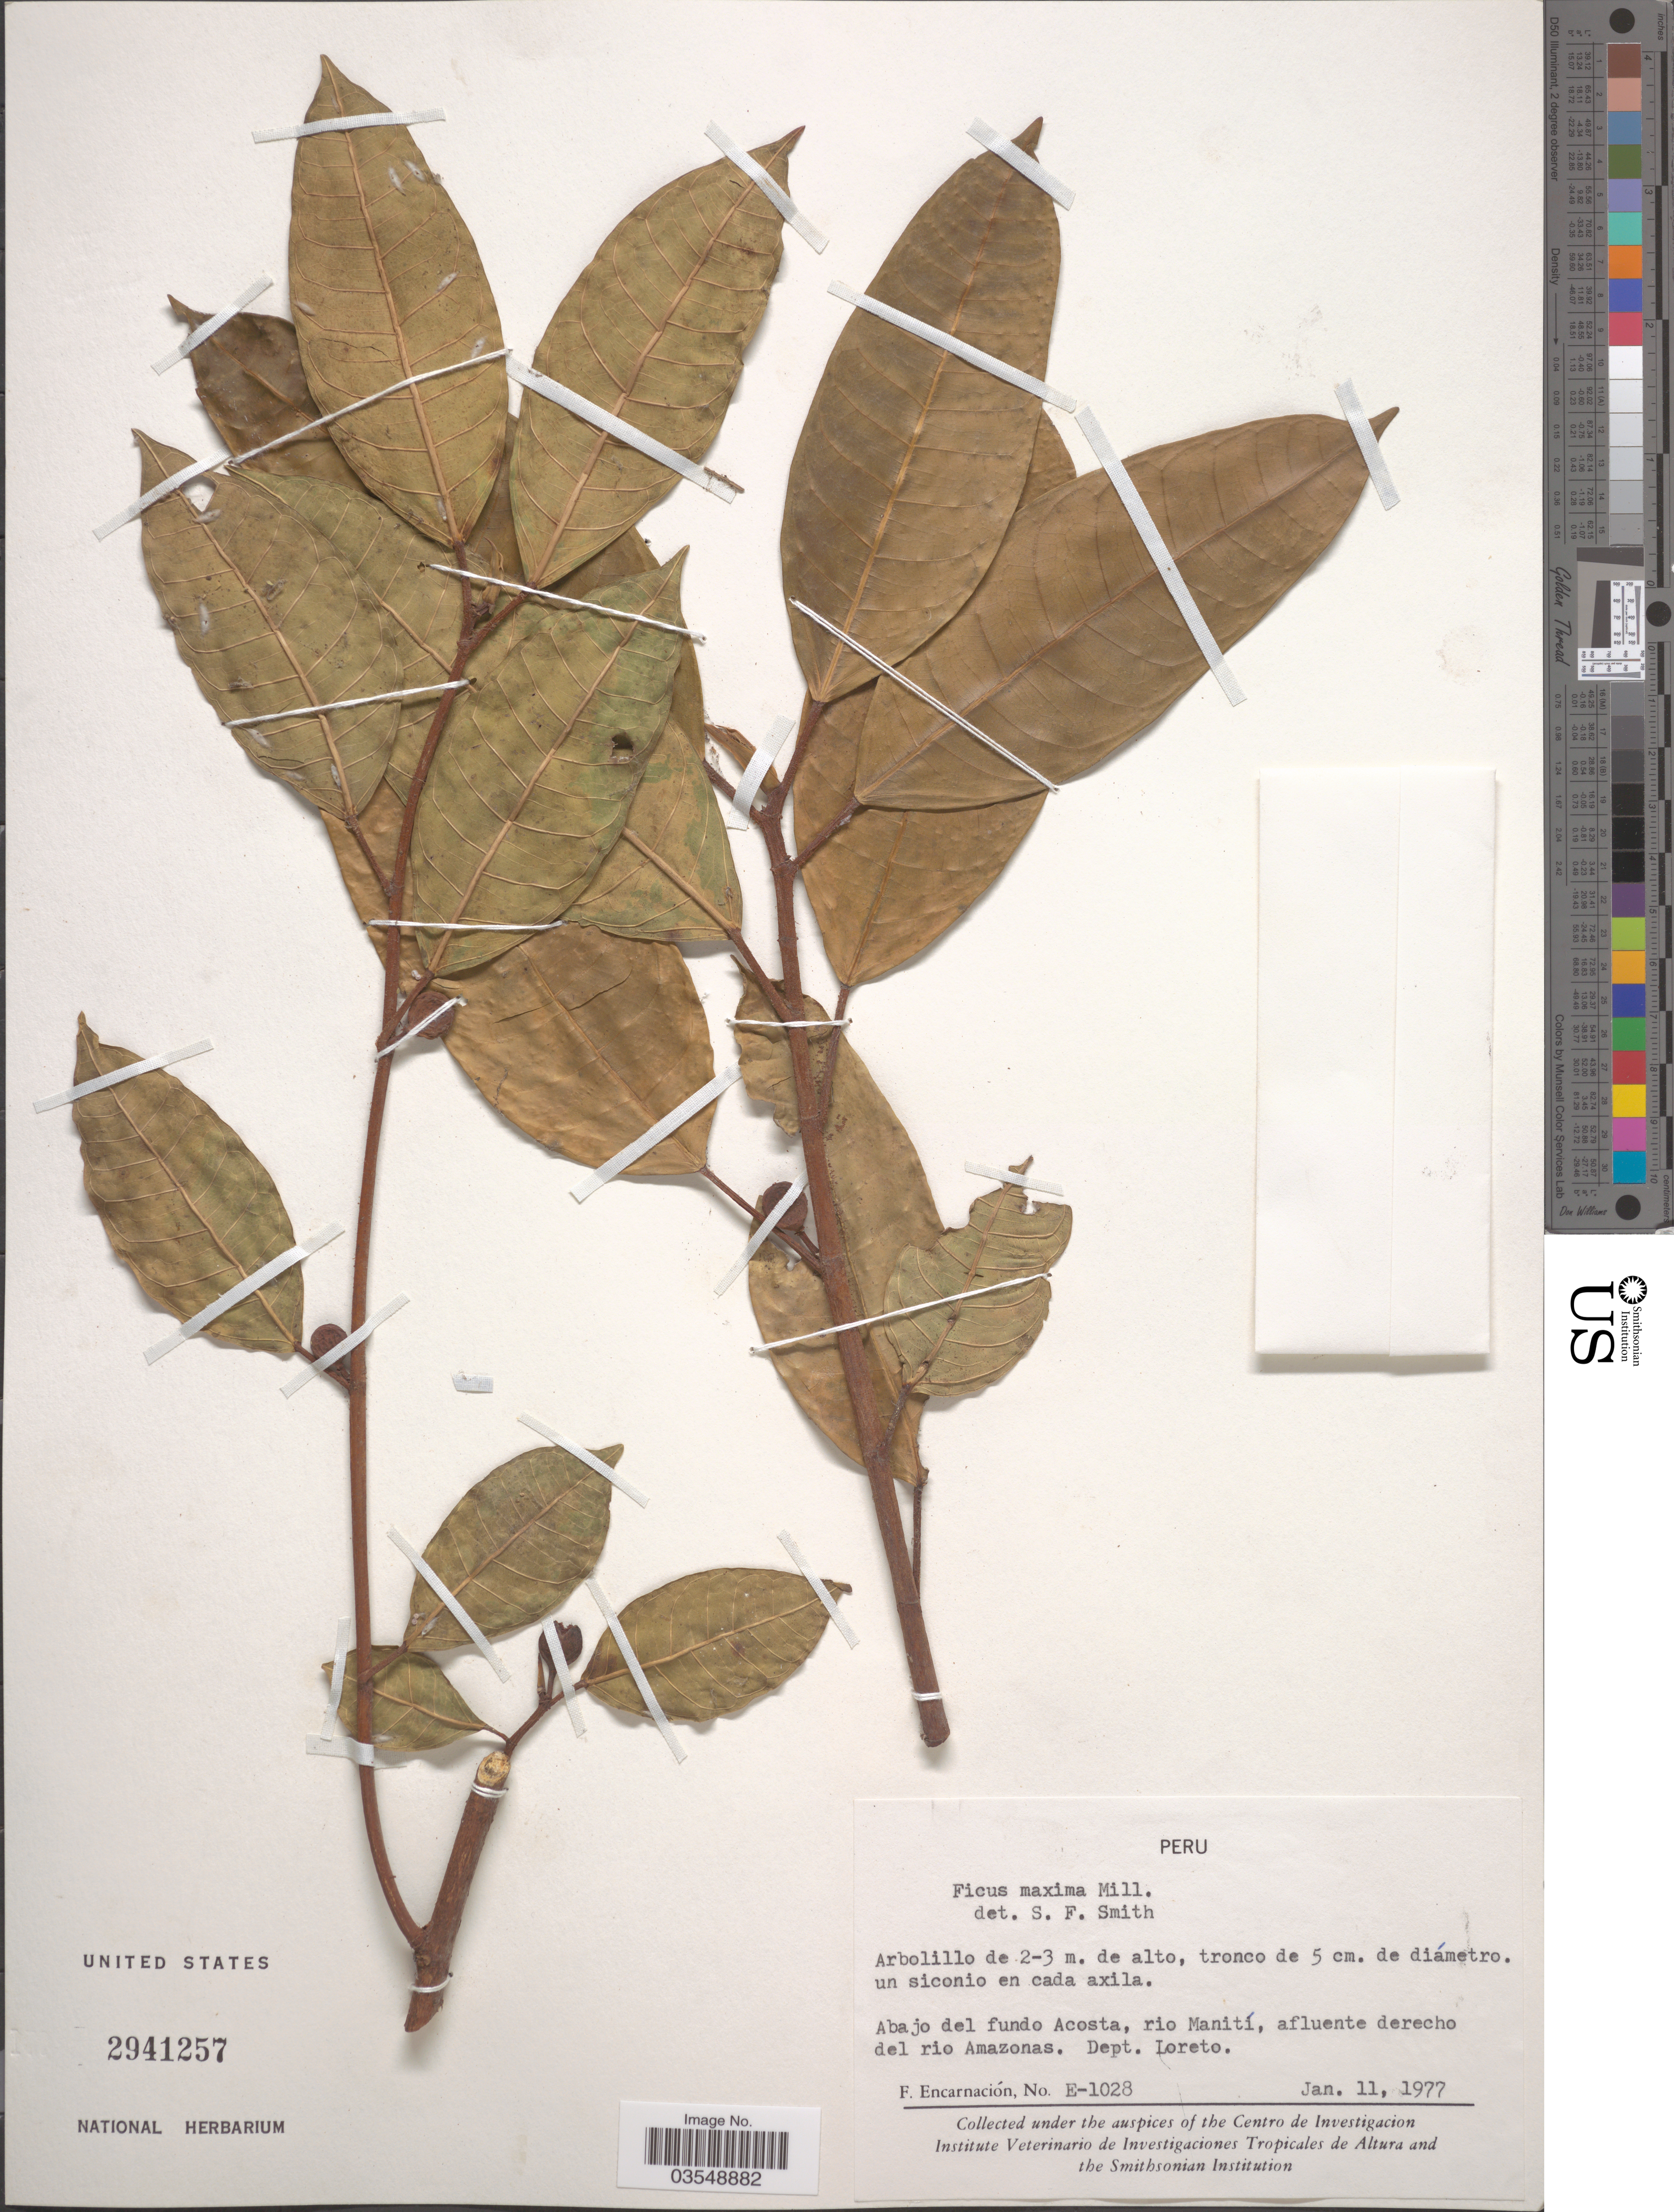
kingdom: Plantae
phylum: Tracheophyta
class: Magnoliopsida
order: Rosales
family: Moraceae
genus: Ficus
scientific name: Ficus radula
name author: Humb. & Bonpl. ex Willd.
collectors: F. Encarnación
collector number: E-1028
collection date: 1977-01-11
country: Peru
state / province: Loreto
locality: Abajo del fundo Acosta, rio Manití, afluente derecho del rio Amazonas. Dept. Loreto.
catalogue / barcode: US 2941257